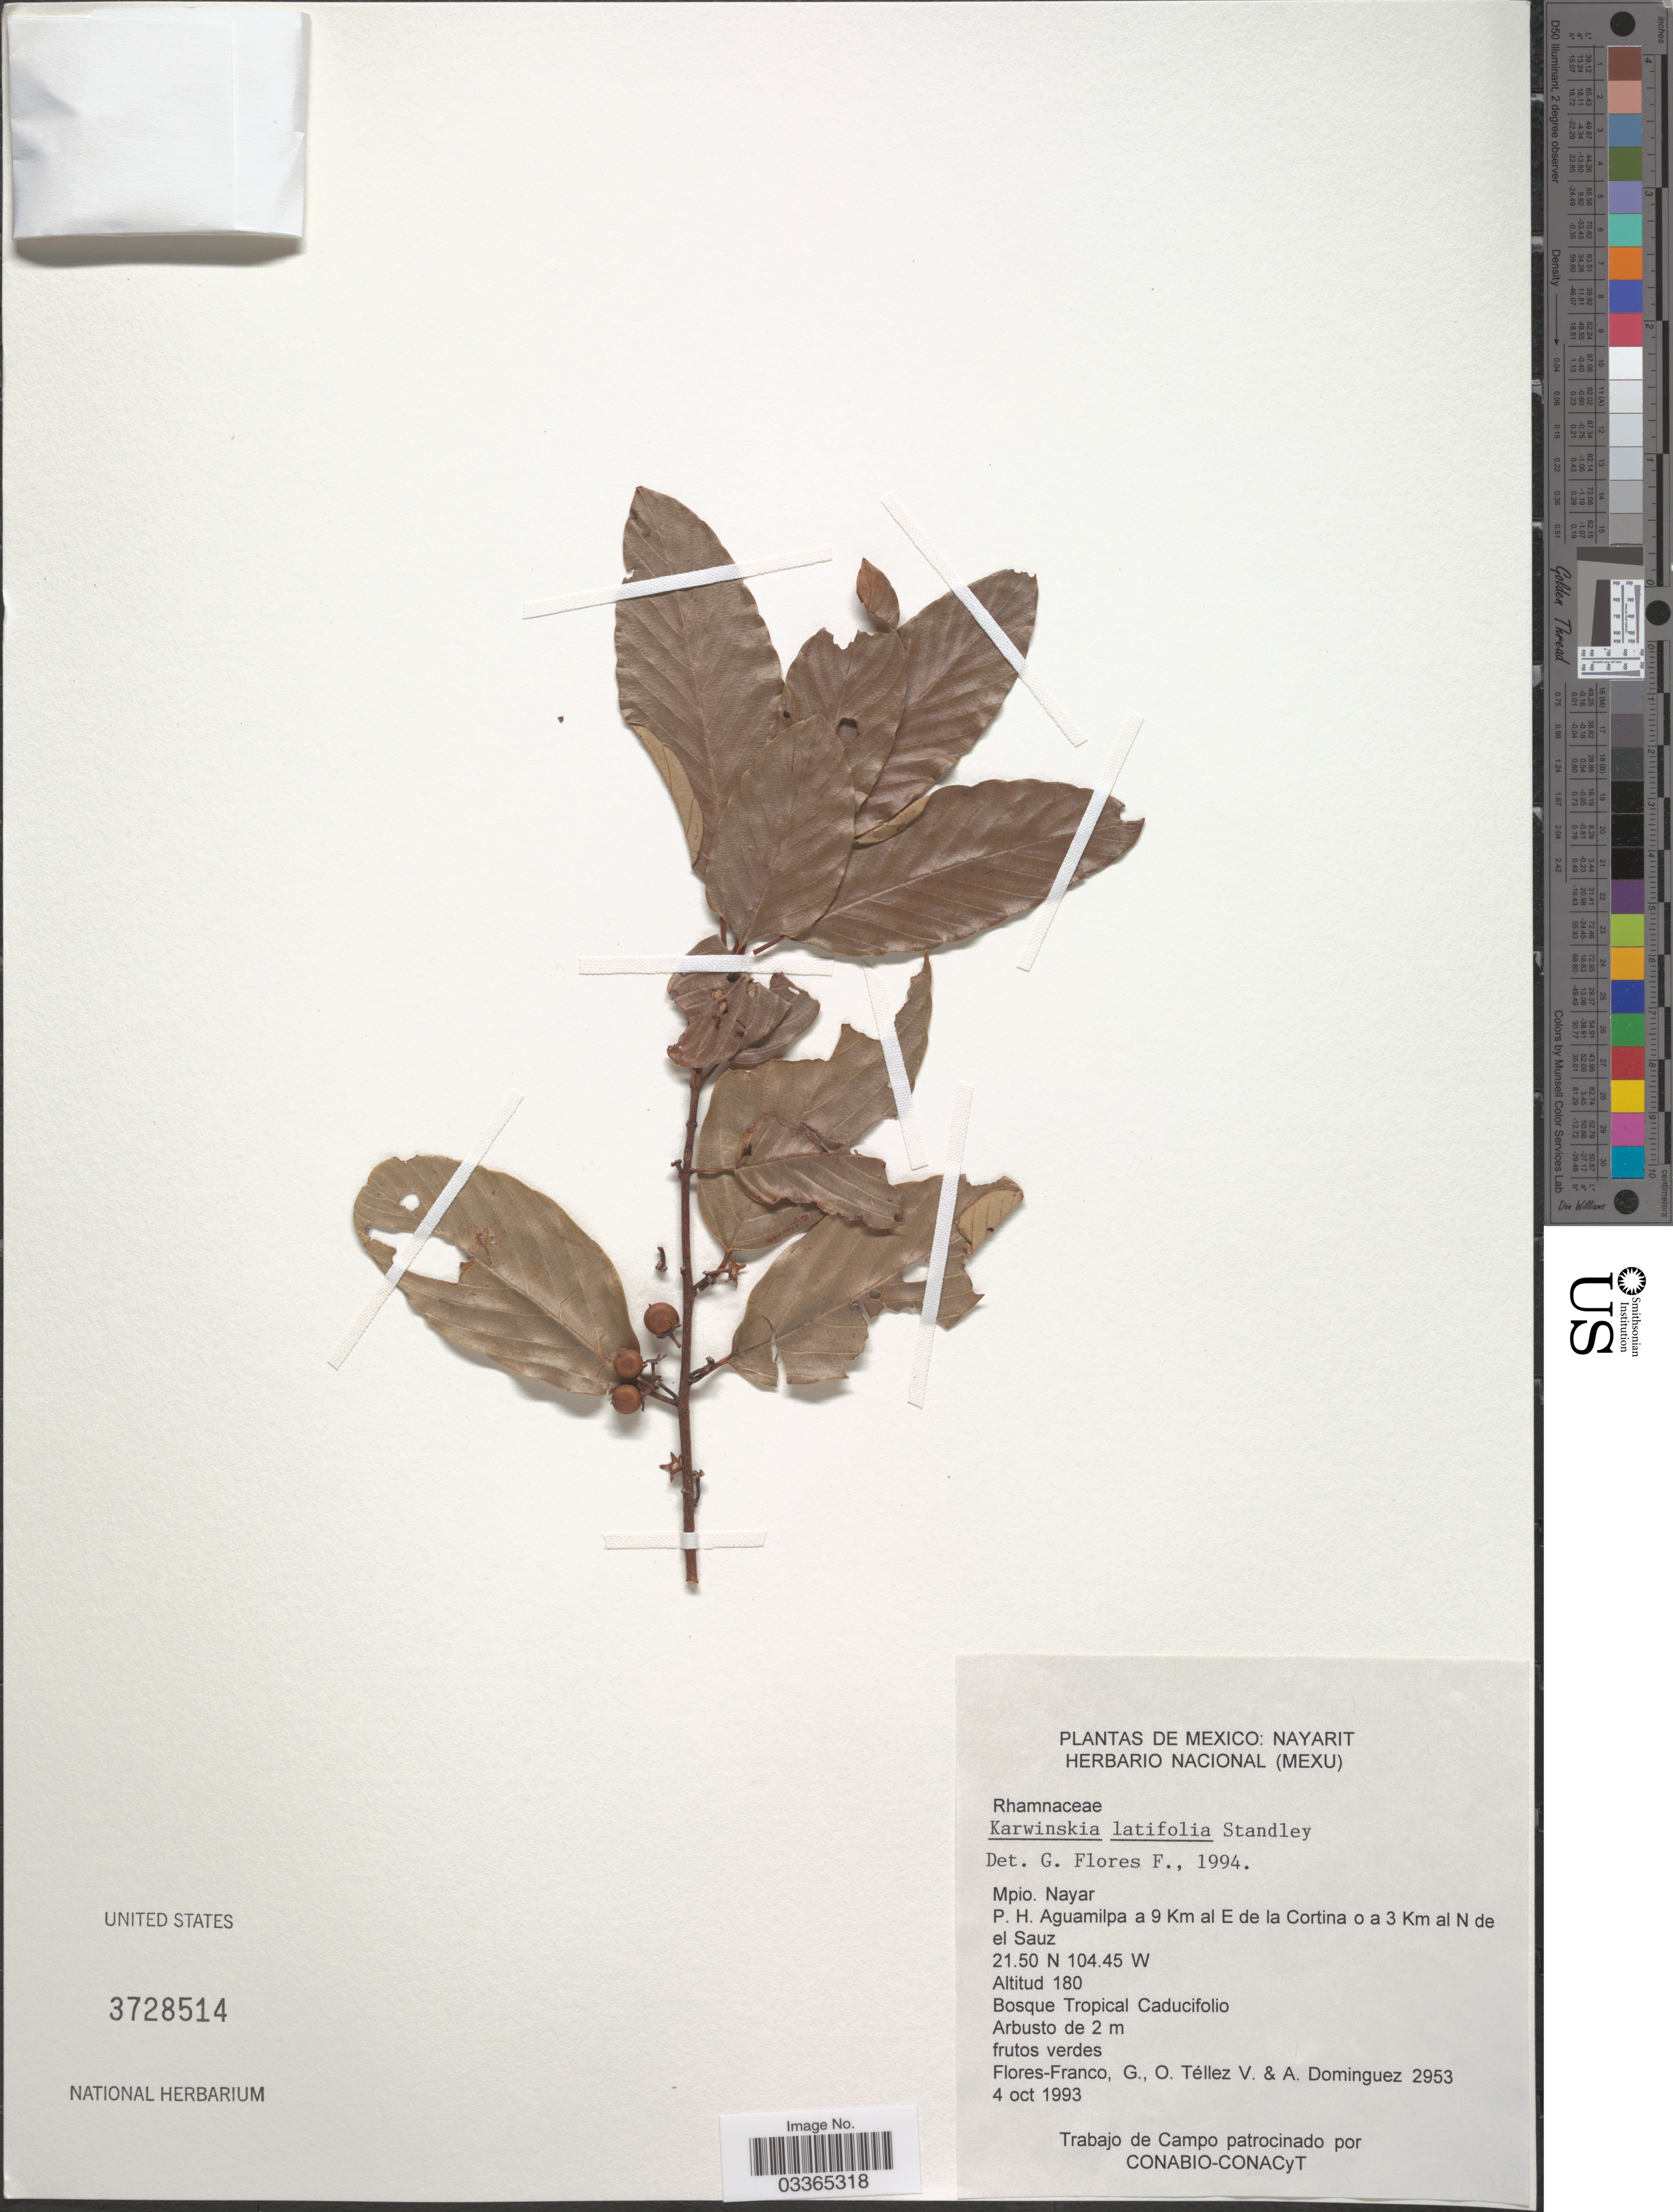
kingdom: Plantae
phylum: Tracheophyta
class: Magnoliopsida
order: Rosales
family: Rhamnaceae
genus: Karwinskia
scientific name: Karwinskia latifolia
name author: Standl.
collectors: G. Flores F., O. Téllez-V. & A. Dominguez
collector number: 2953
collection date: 1993-10-04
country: Mexico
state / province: Nayarit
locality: Mpio. Nayar. P. H. Aguamilpa a9 Km al E de la Cortina o a 3 Km al N de el Sauz.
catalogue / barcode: US 3728514